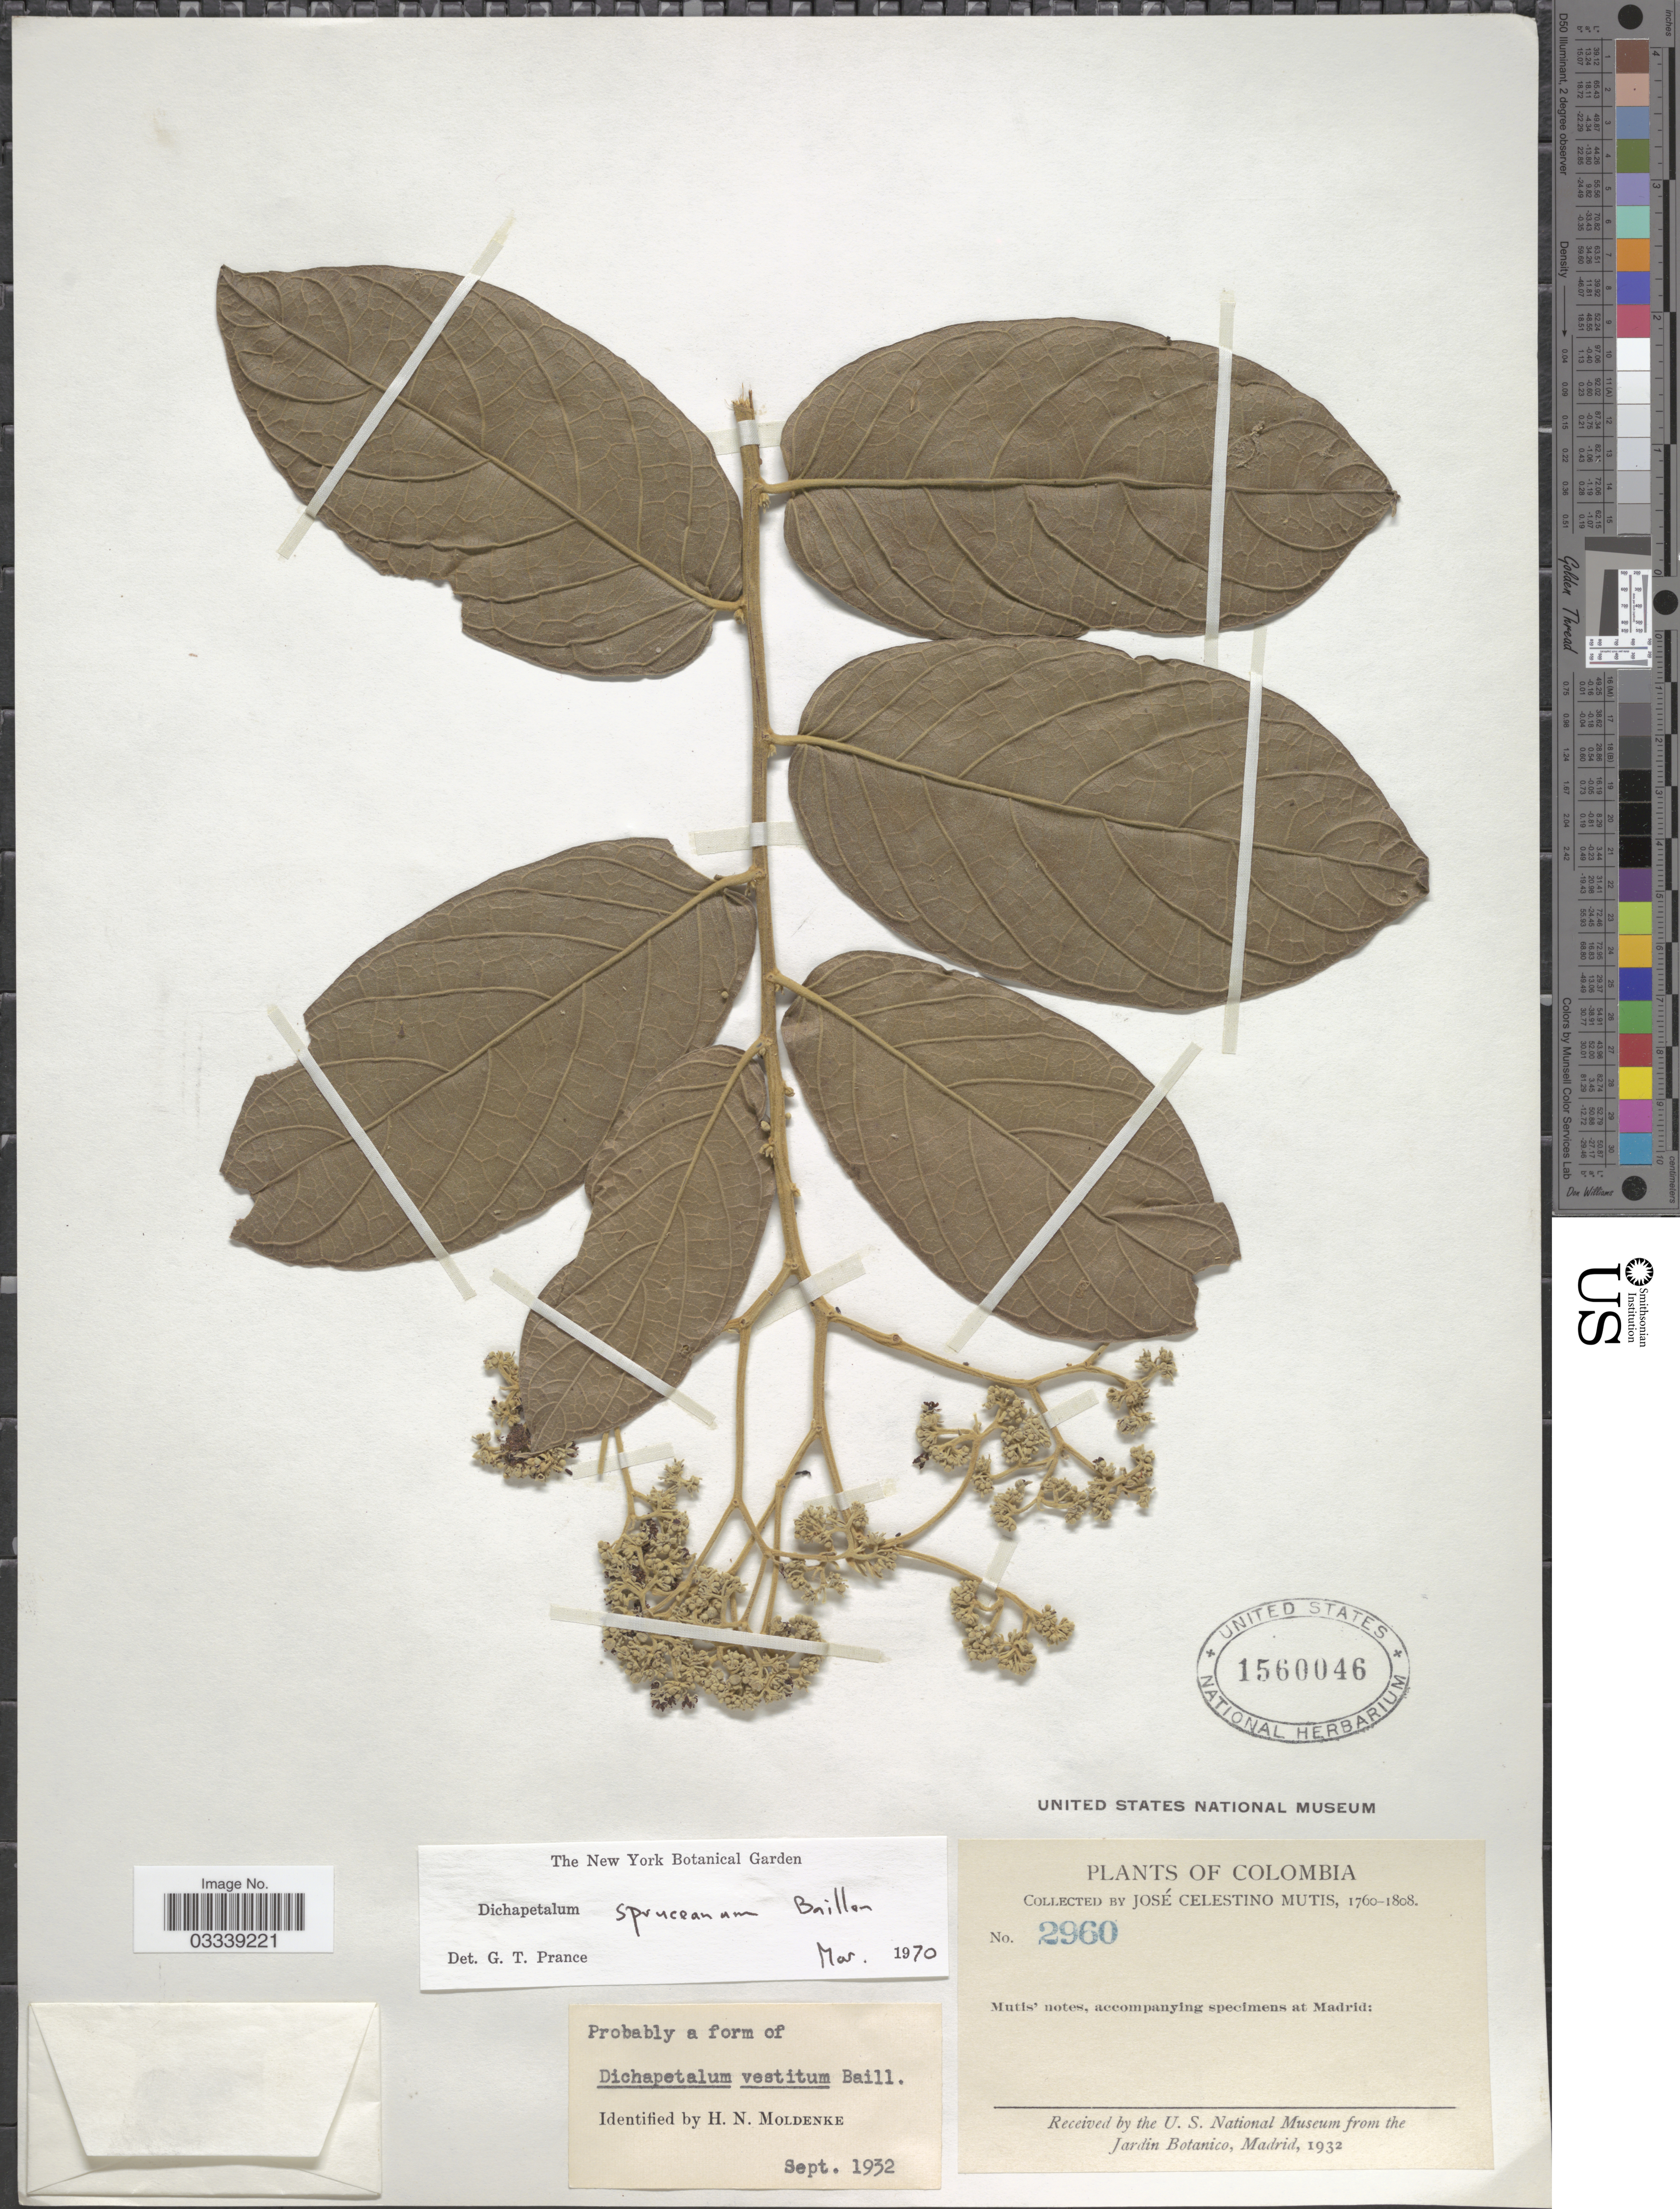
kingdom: Plantae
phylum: Tracheophyta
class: Magnoliopsida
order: Malpighiales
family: Dichapetalaceae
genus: Dichapetalum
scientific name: Dichapetalum spruceanum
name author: Baill.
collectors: J. C. B. Mutis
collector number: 2960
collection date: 1760/1808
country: Colombia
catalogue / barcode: US 1560046